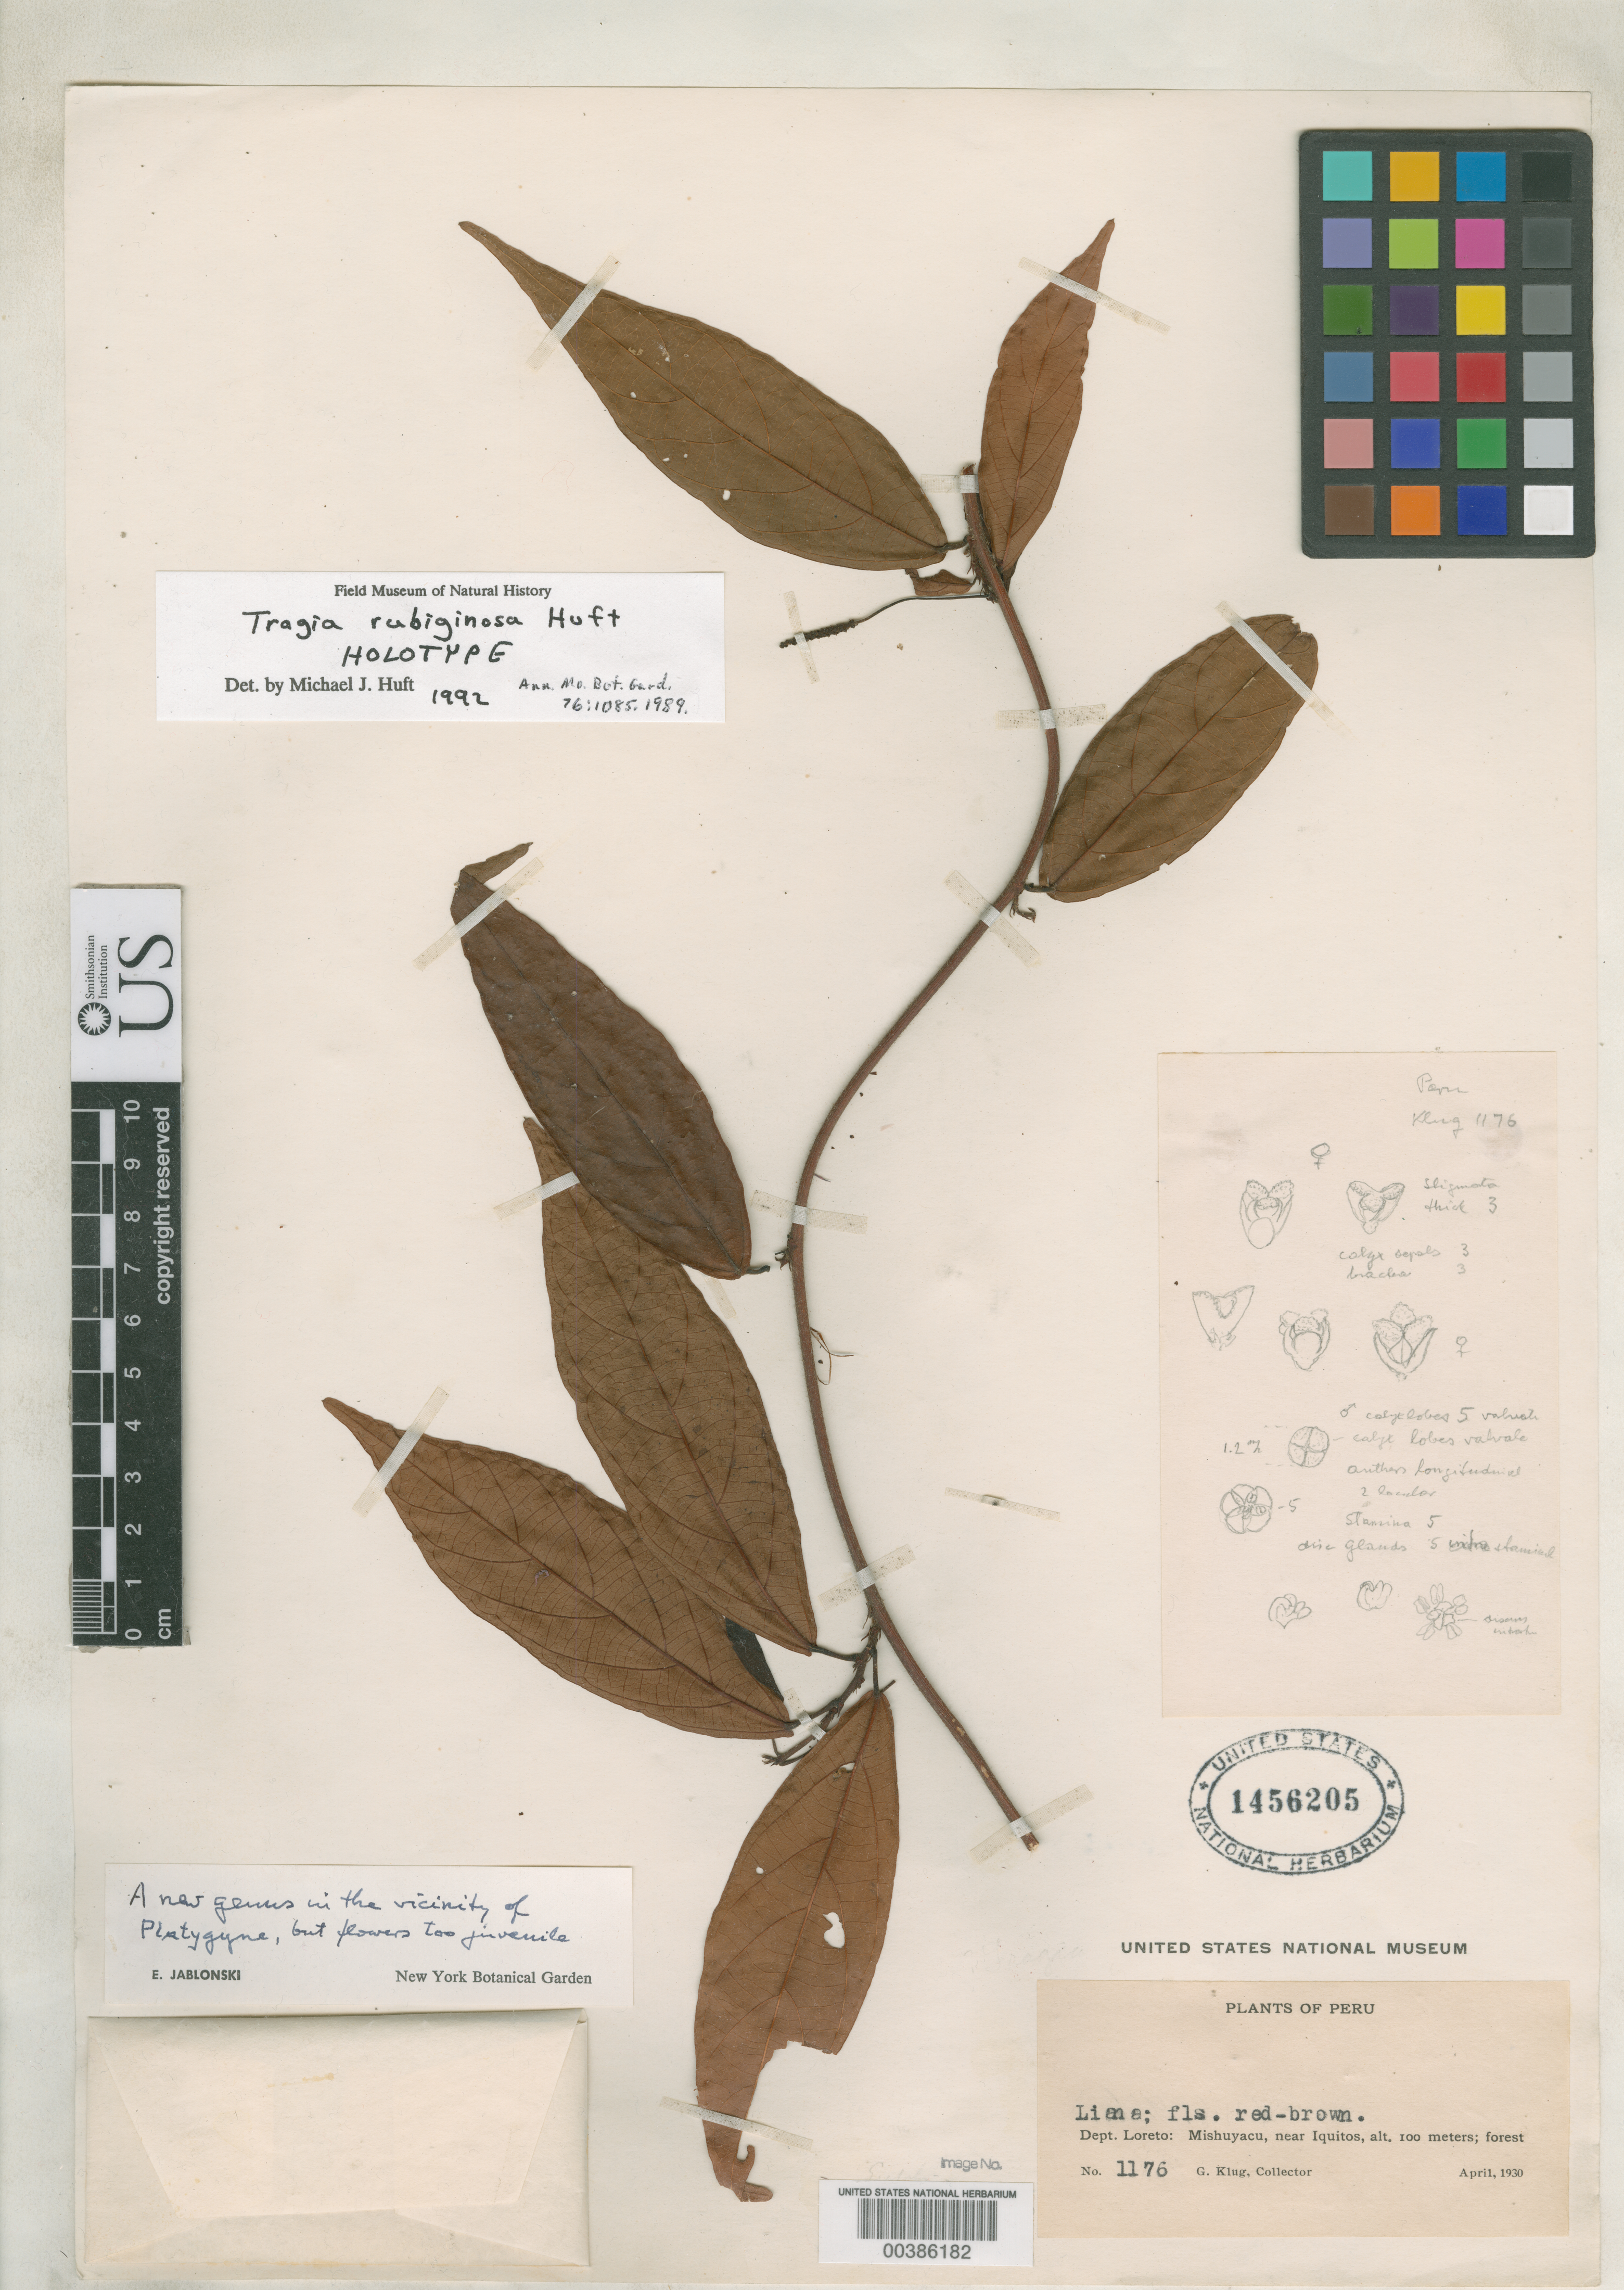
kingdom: Plantae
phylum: Tracheophyta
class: Magnoliopsida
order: Malpighiales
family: Euphorbiaceae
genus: Tragia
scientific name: Tragia rubiginosa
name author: Huft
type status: Holotype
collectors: G. Klug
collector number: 1176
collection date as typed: Apr 1930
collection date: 1930-04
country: Peru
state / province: Loreto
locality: Mishuyacu, near Iquitos.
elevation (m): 100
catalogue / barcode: US 1456205